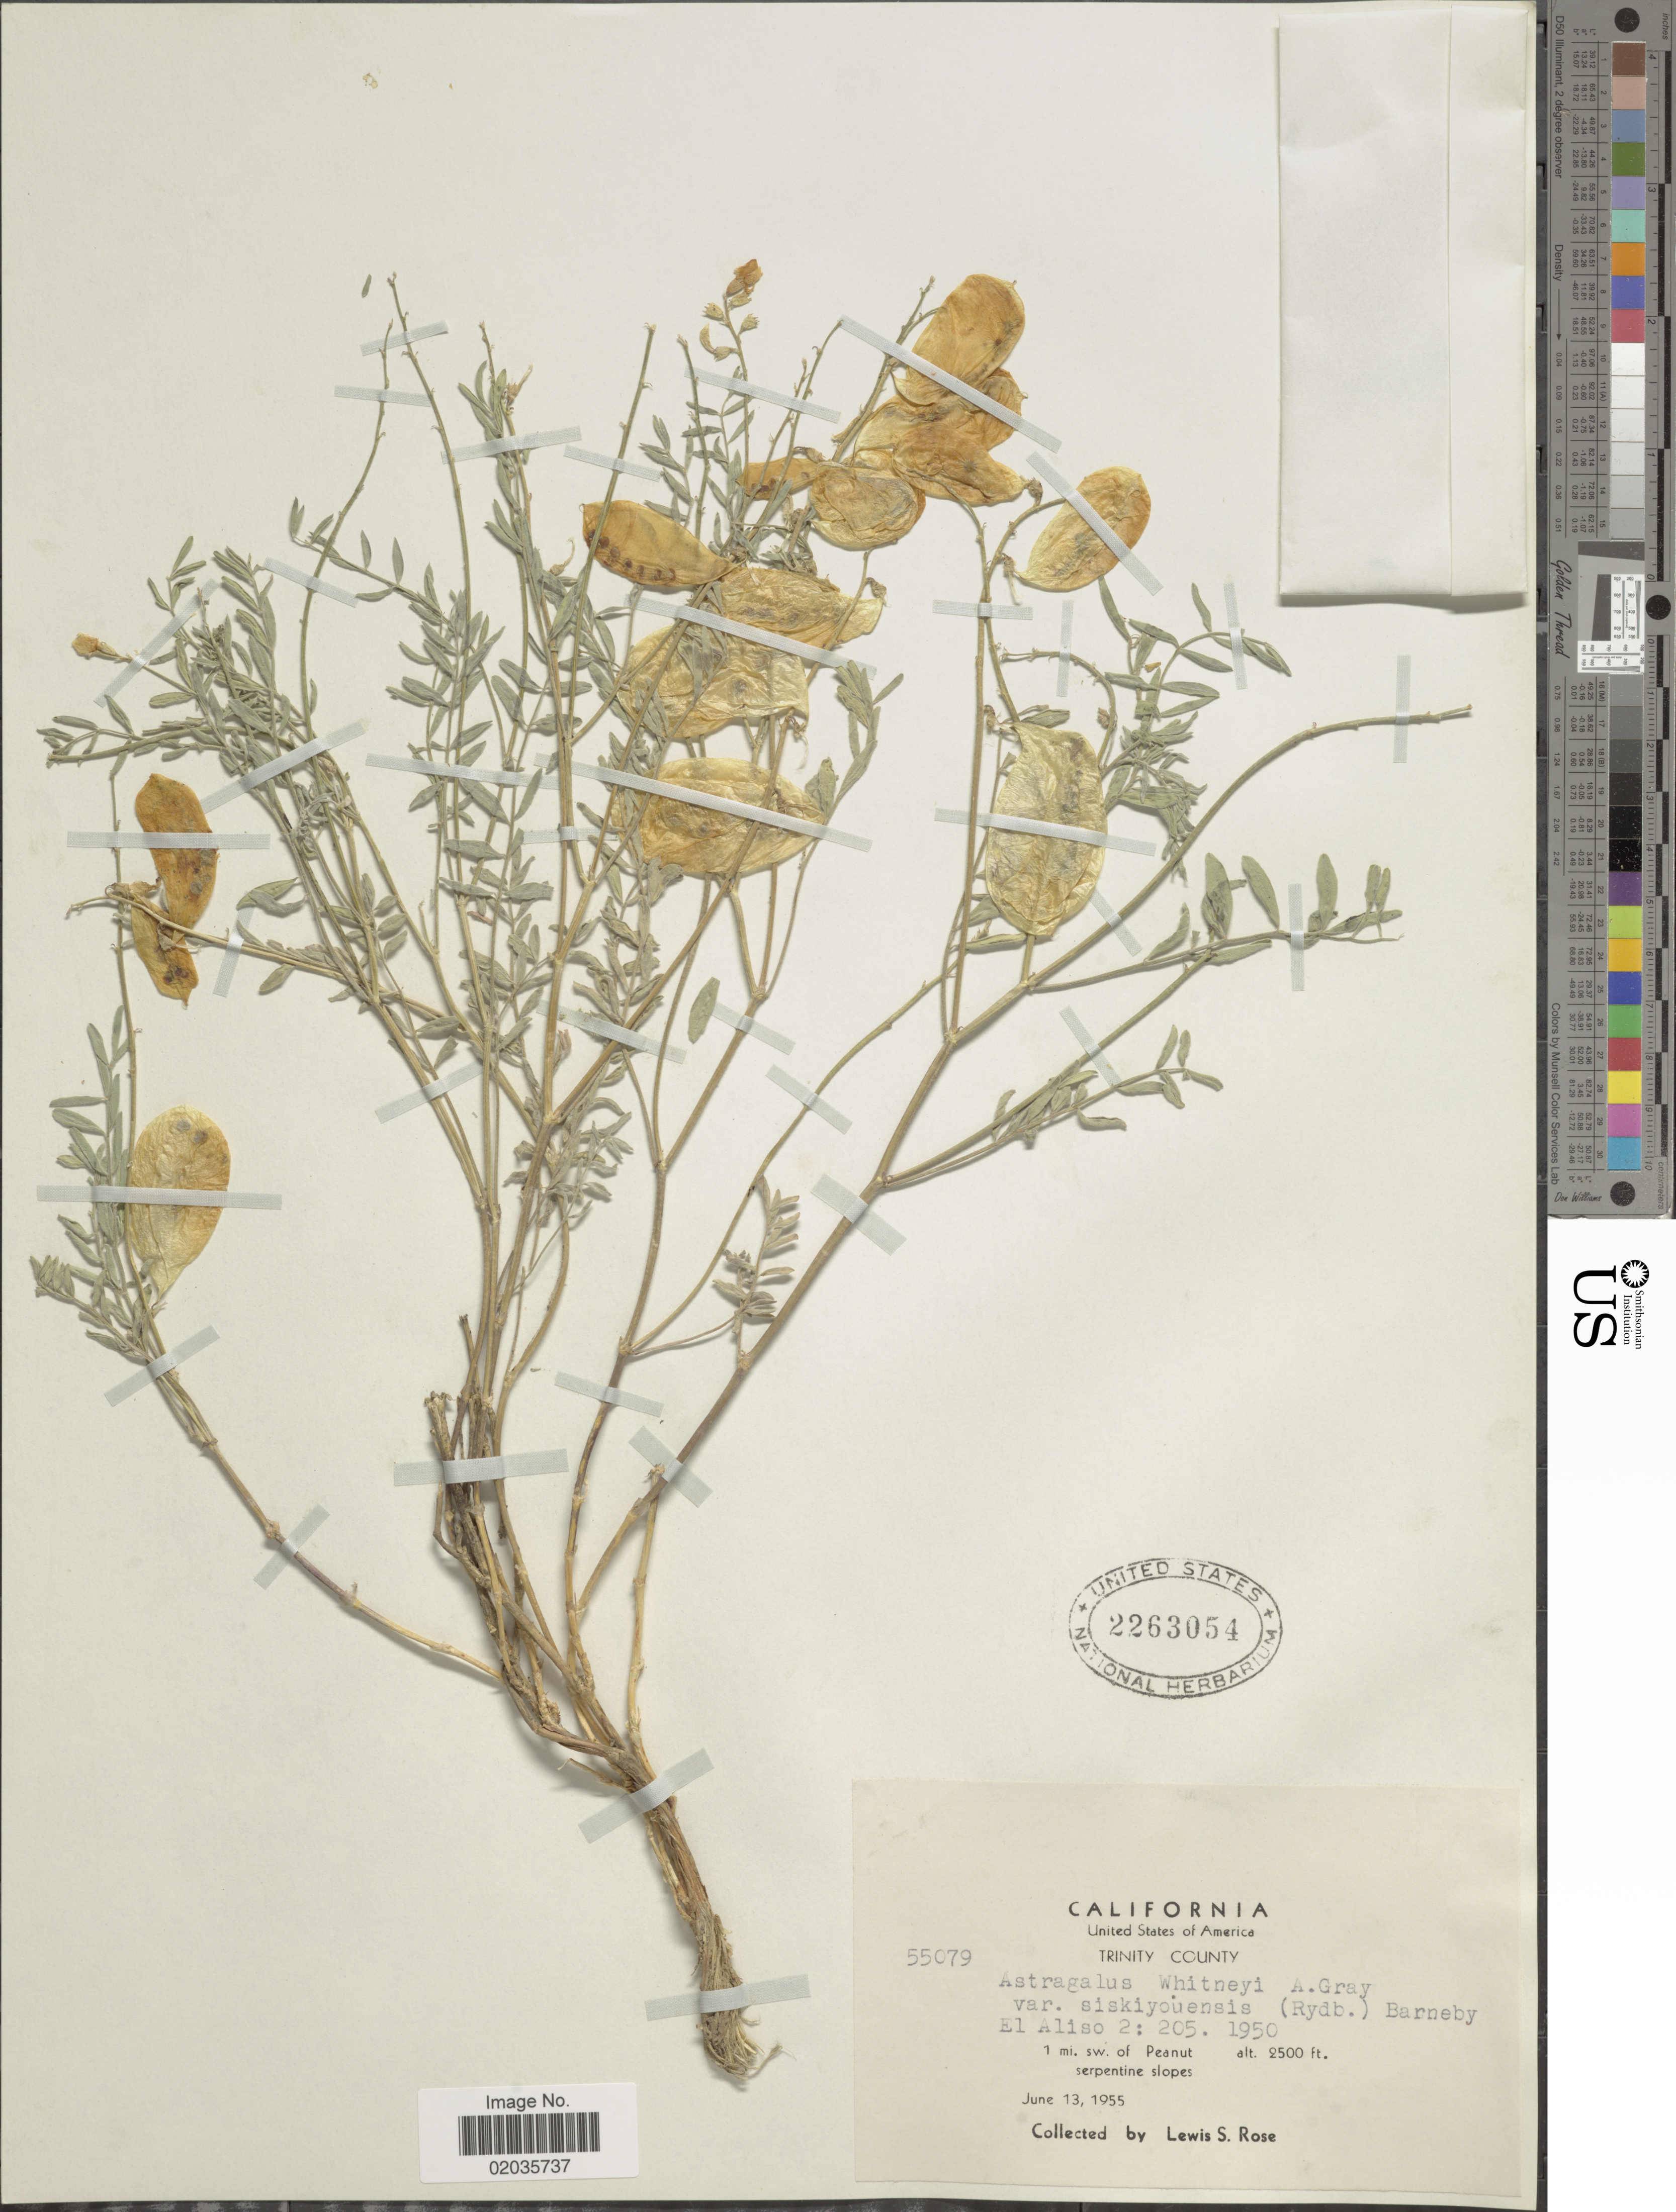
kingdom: Plantae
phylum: Tracheophyta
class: Magnoliopsida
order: Fabales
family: Fabaceae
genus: Astragalus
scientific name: Astragalus whitneyi subsp. siskiyouensis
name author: (Rydb.) Abrams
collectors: L. S. Rose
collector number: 55079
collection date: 1955-06-13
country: United States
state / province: California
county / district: Trinity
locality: Trinity County, El Aliso 2: 205, 1 mi. sw. of Peanut, serpentine slopes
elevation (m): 762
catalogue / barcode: US 2263054